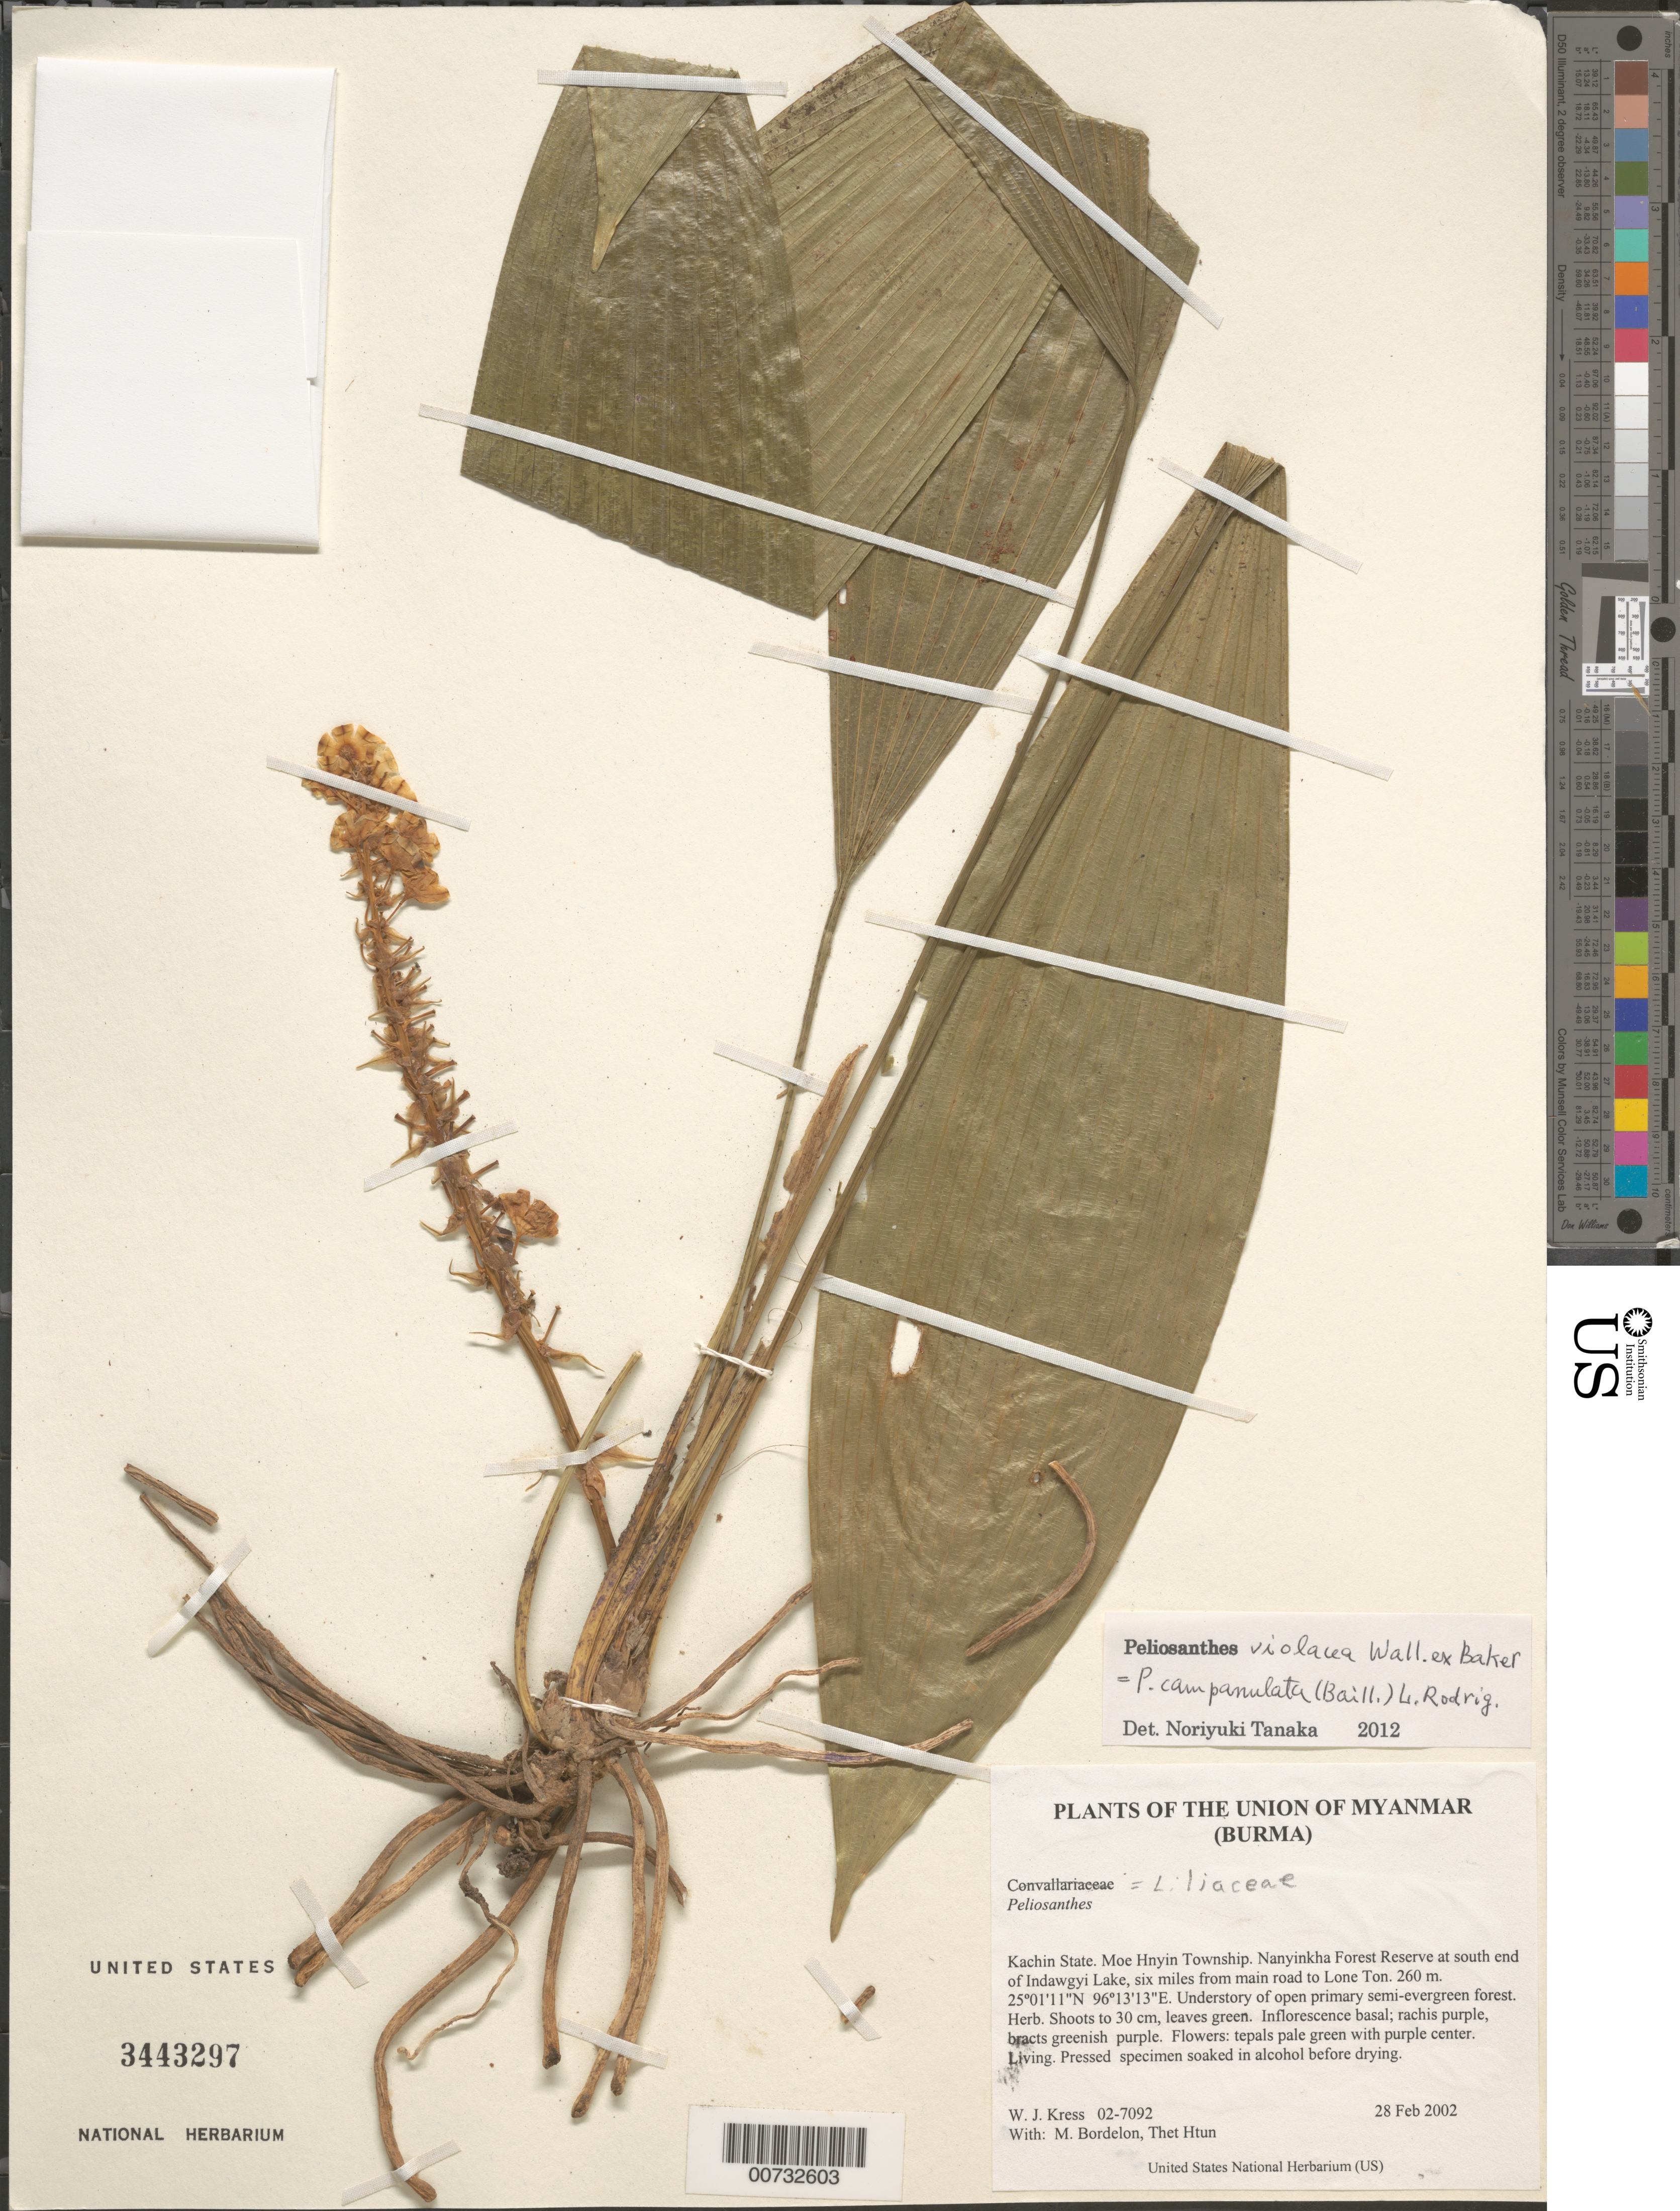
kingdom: Plantae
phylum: Tracheophyta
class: Liliopsida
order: Asparagales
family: Asparagaceae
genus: Peliosanthes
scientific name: Peliosanthes violacea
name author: Wall. ex Baker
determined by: Tanaka, N., Makino Botanical Garden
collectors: W. J. Kress, Thet Htun, M. Bordelon & Sein Tun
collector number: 02-7092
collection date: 2002-02-28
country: Myanmar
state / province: Kachin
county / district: Moe Hnyin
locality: Nanyinkha Forest Reserve at south end of Indawgyi Lake, six miles from main road to Lone Ton.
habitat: Understory of open primary semi-evergreen forest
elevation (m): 260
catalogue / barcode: US 3443297